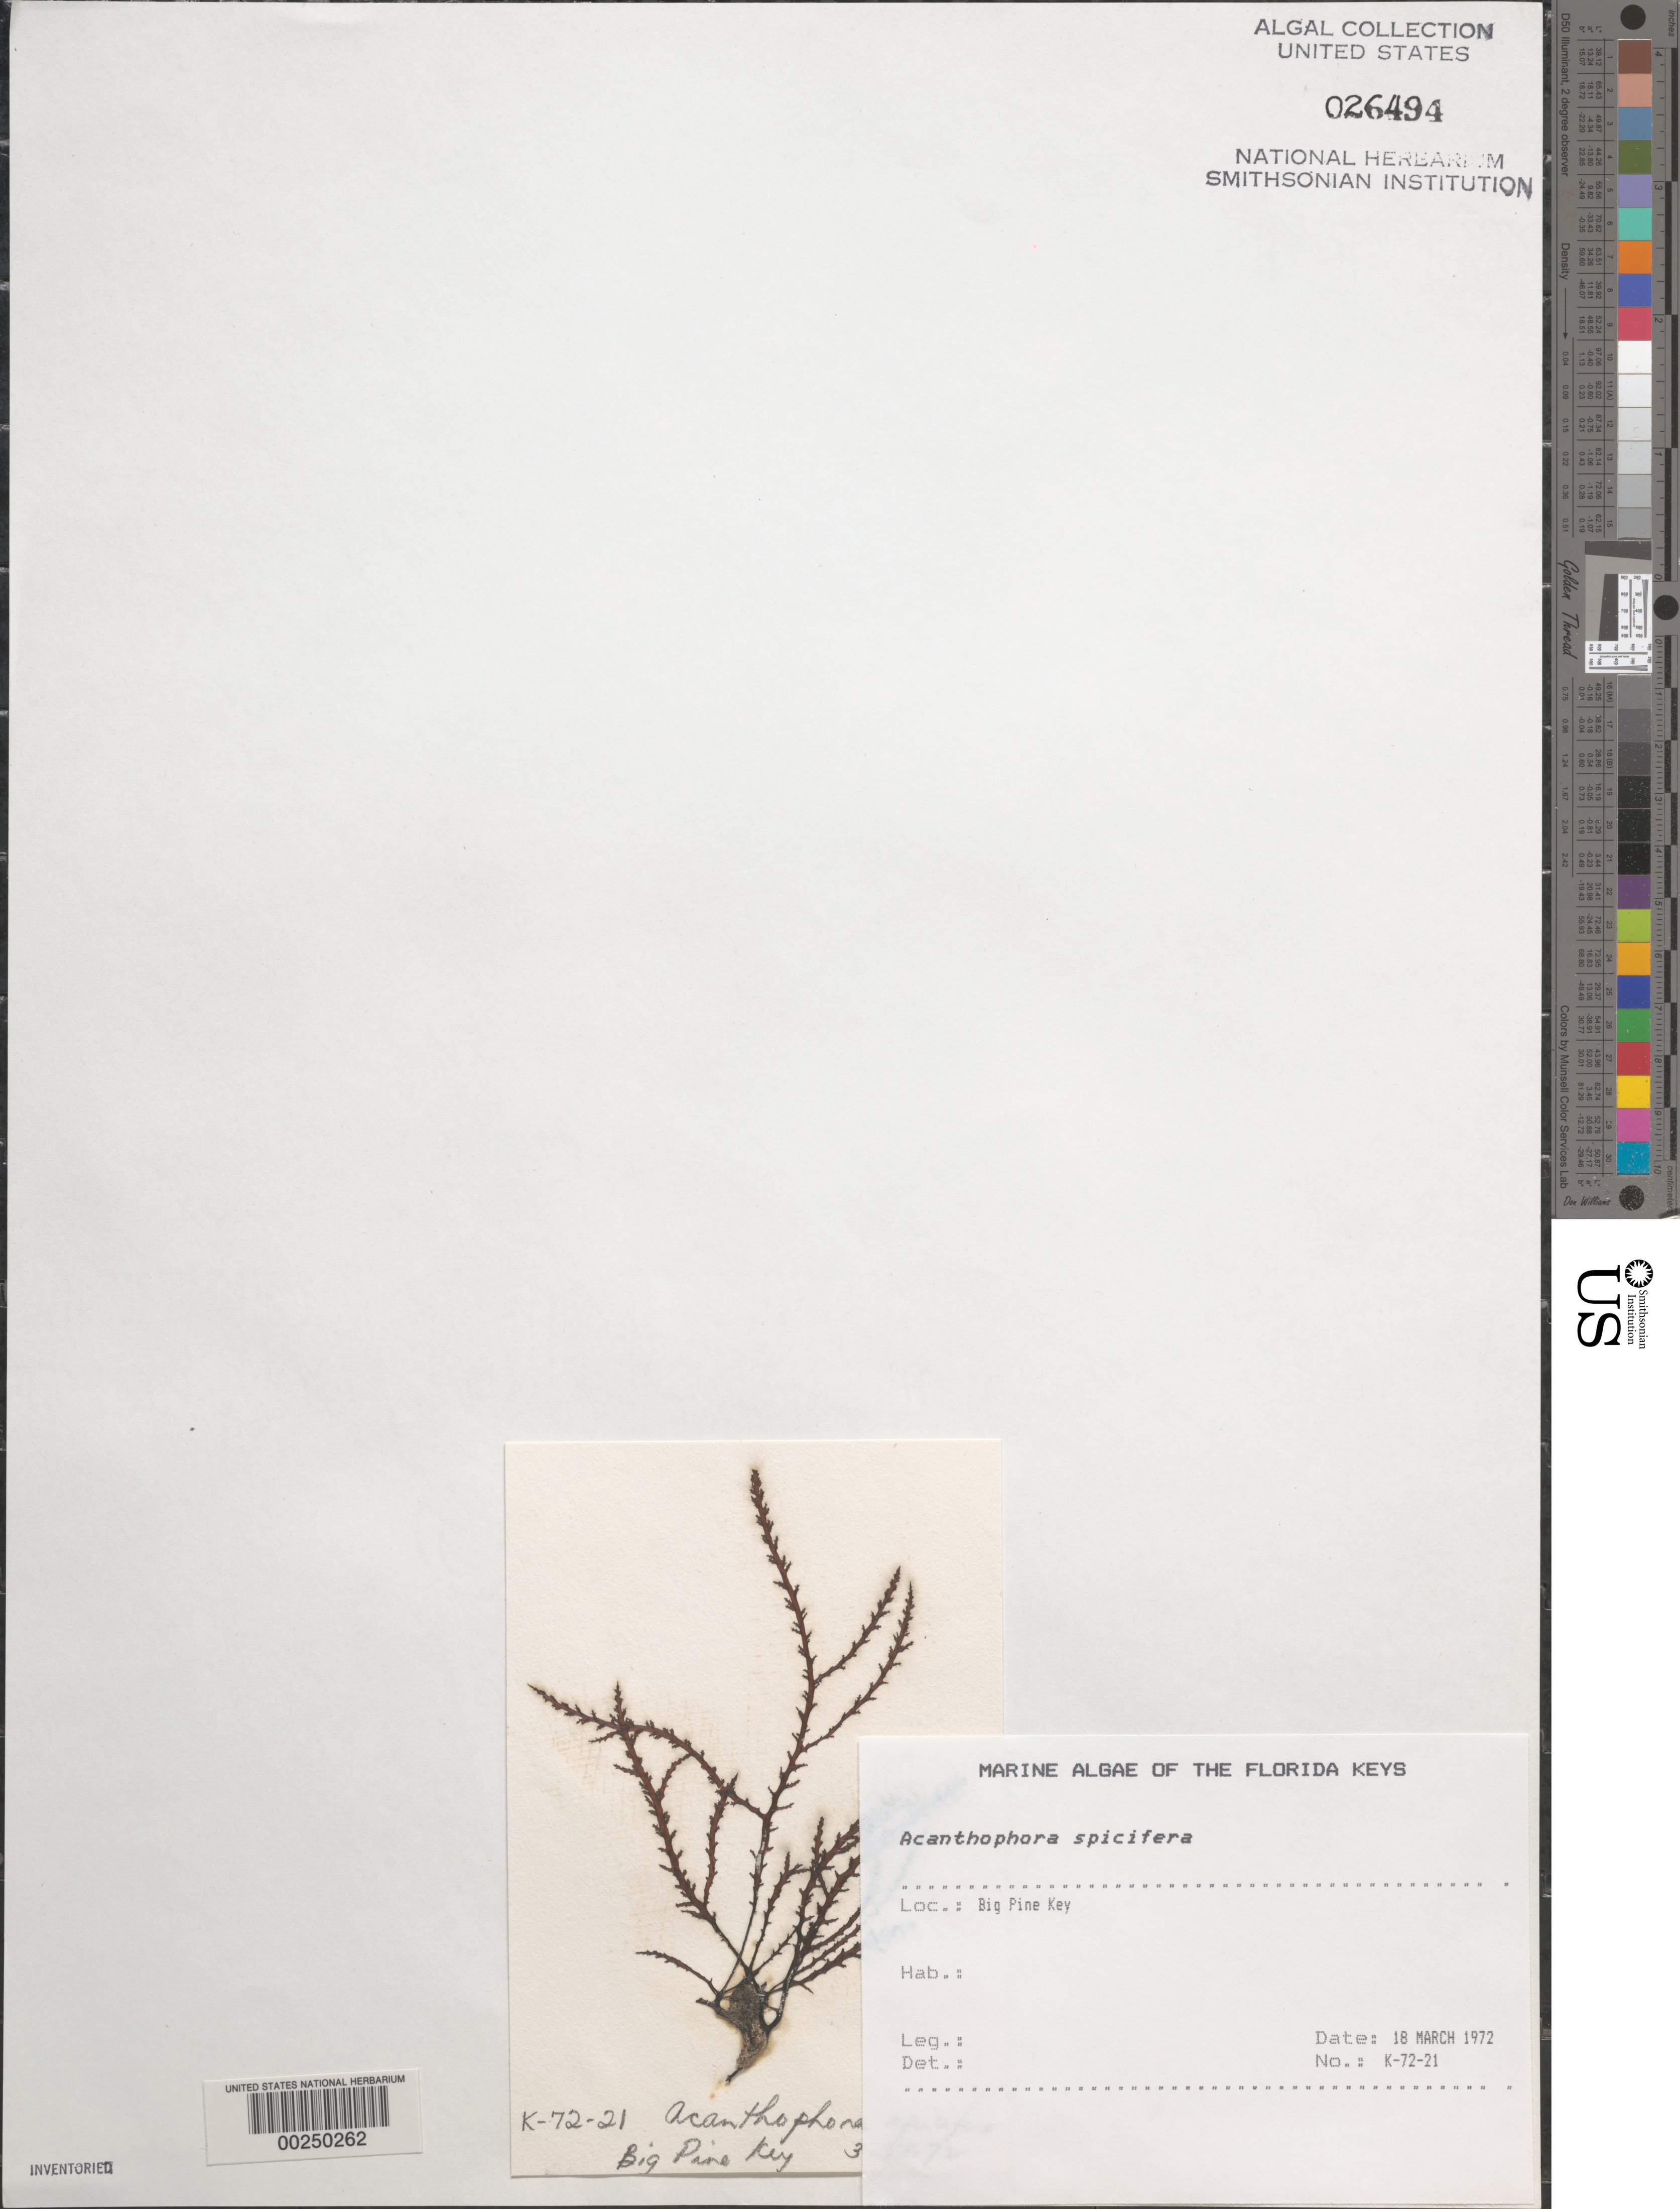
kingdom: Plantae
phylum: Rhodophyta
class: Florideophyceae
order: Ceramiales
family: Rhodomelaceae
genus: Acanthophora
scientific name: Acanthophora spicifera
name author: (Vahl) Børgesen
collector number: K-72-21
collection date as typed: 18 Mar 1972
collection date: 1972-03-18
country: United States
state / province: Florida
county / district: Monroe County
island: Big Pine Key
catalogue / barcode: US 26494